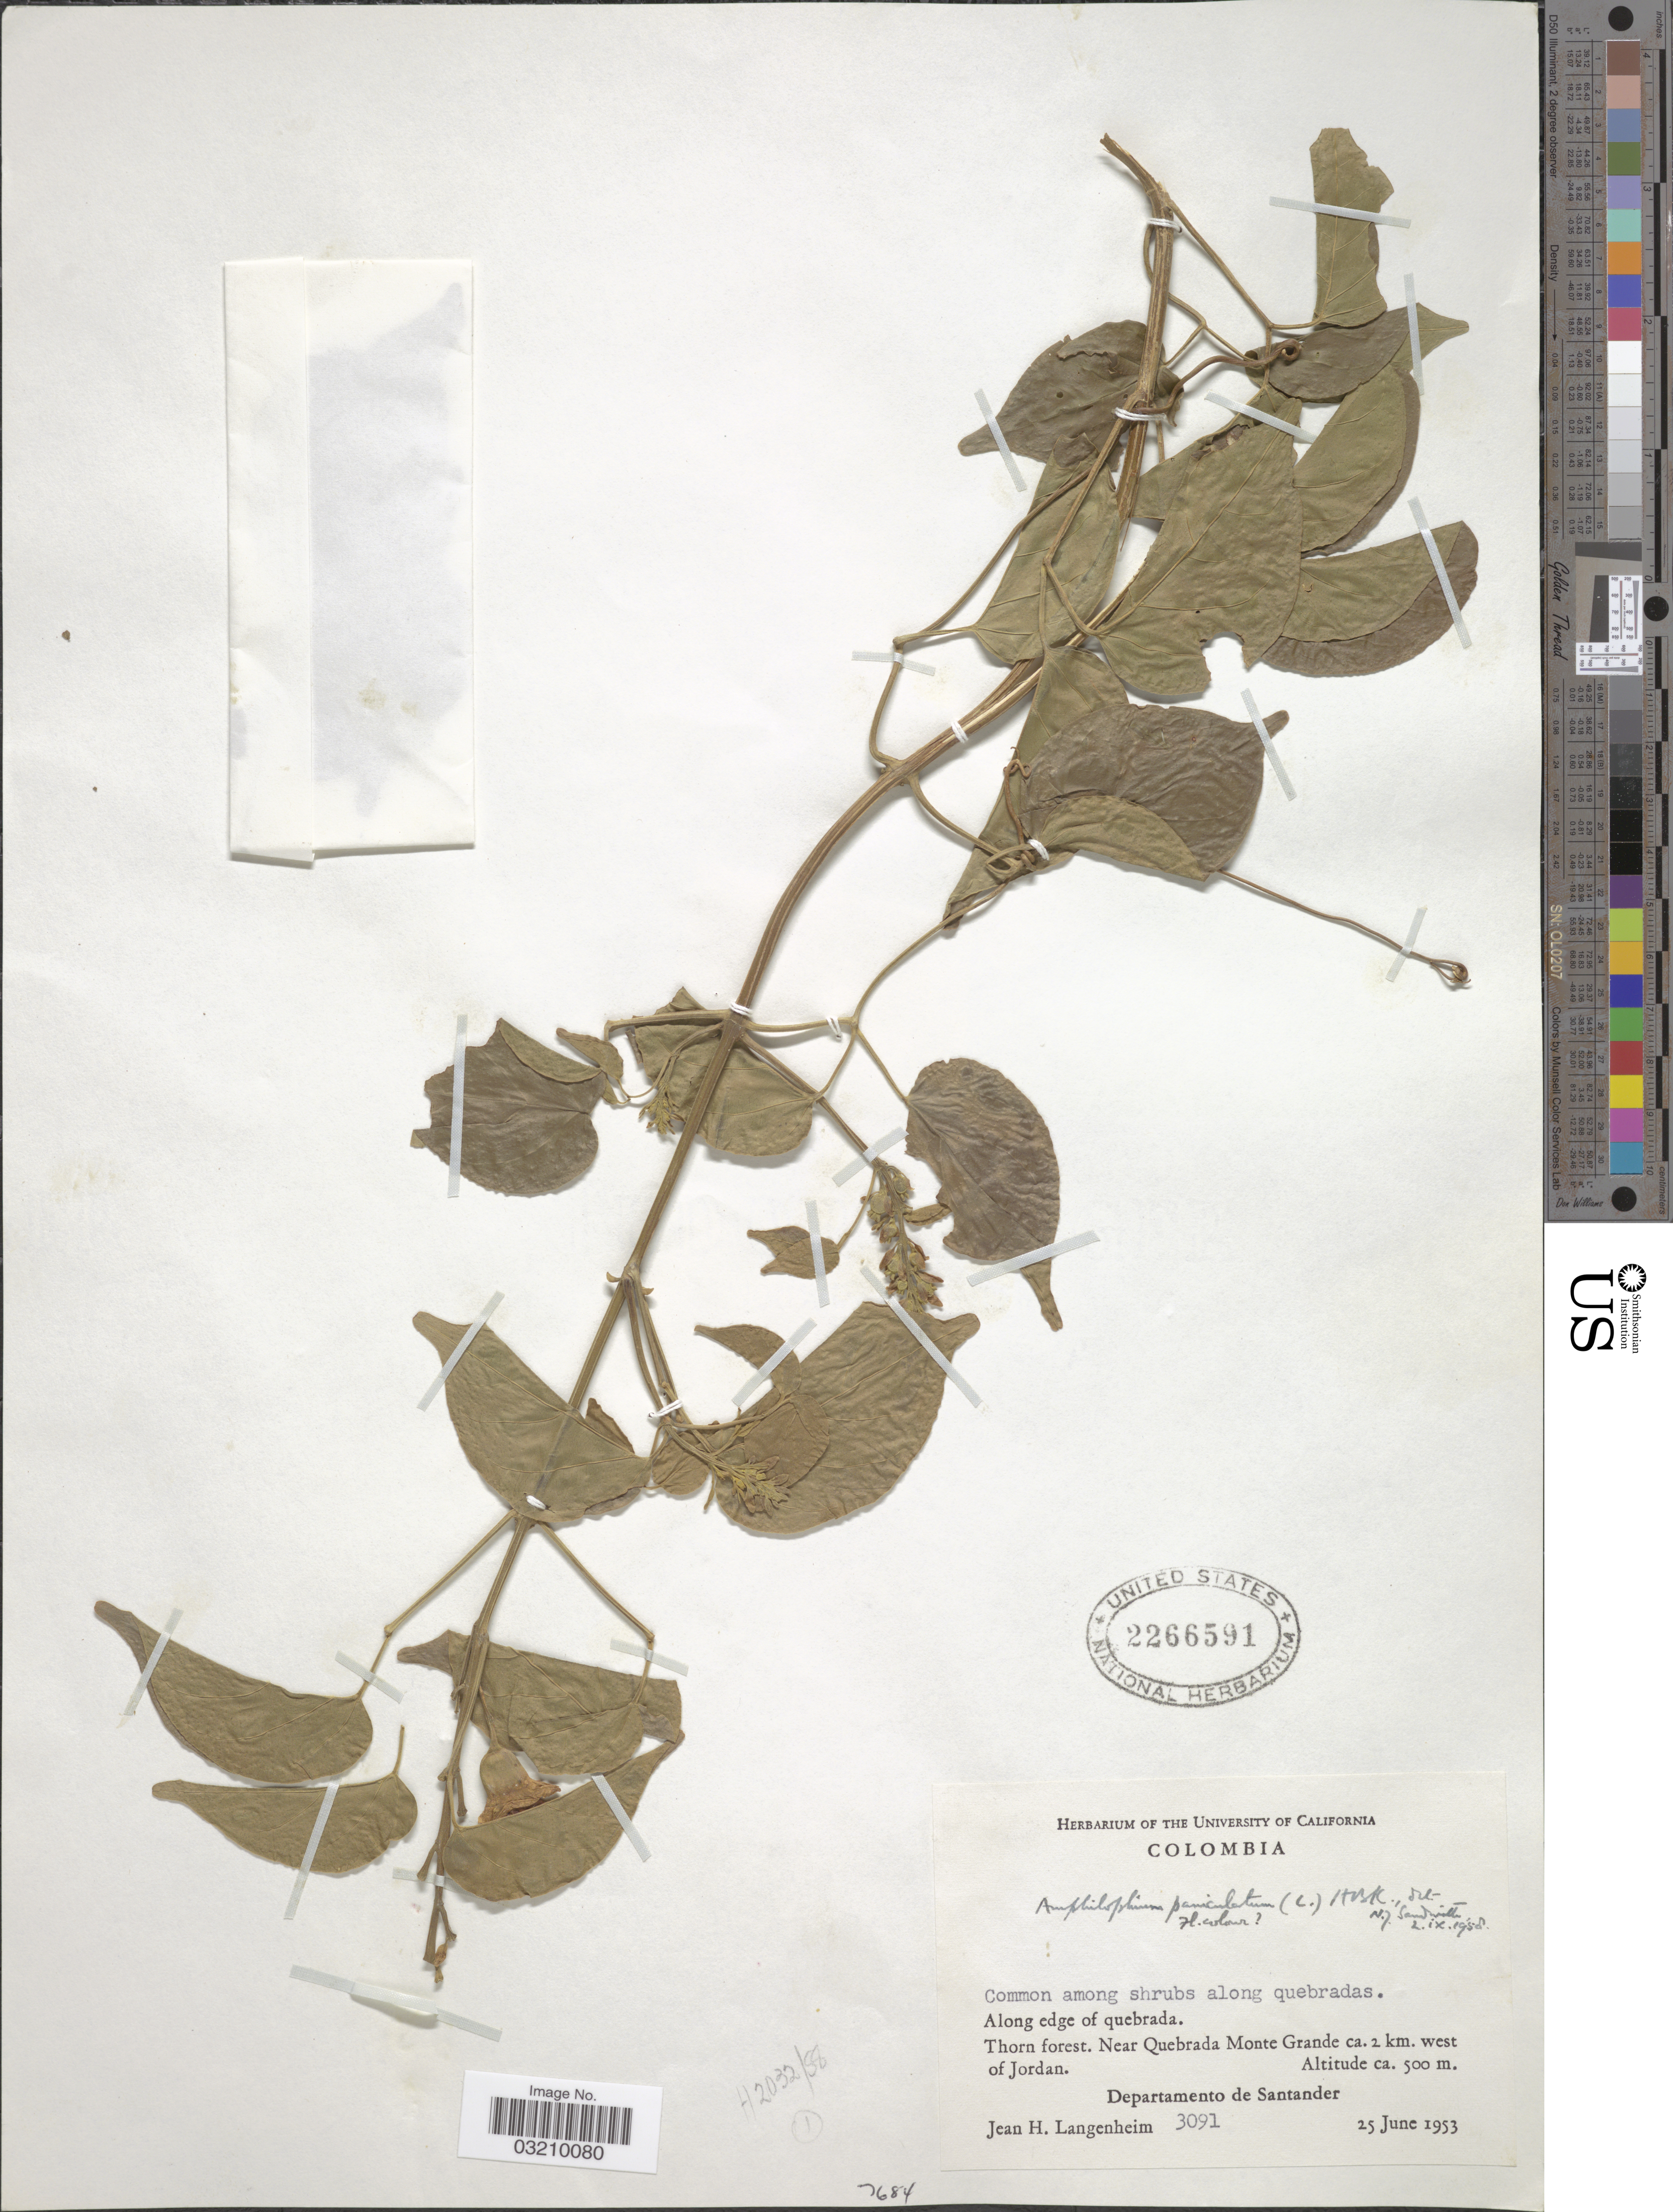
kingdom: Plantae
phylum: Tracheophyta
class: Magnoliopsida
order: Lamiales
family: Bignoniaceae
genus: Amphilophium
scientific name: Amphilophium paniculatum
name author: (L.) Kunth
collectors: J. H. Langenheim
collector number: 3091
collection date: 1953-06-25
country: Colombia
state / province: Santander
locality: Along edge of quebrada. Thorn forest. Near Quebrada Monte Grande ca. 2 km. west of Jordan. Departamento de Santander.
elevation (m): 500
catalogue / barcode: US 2266591